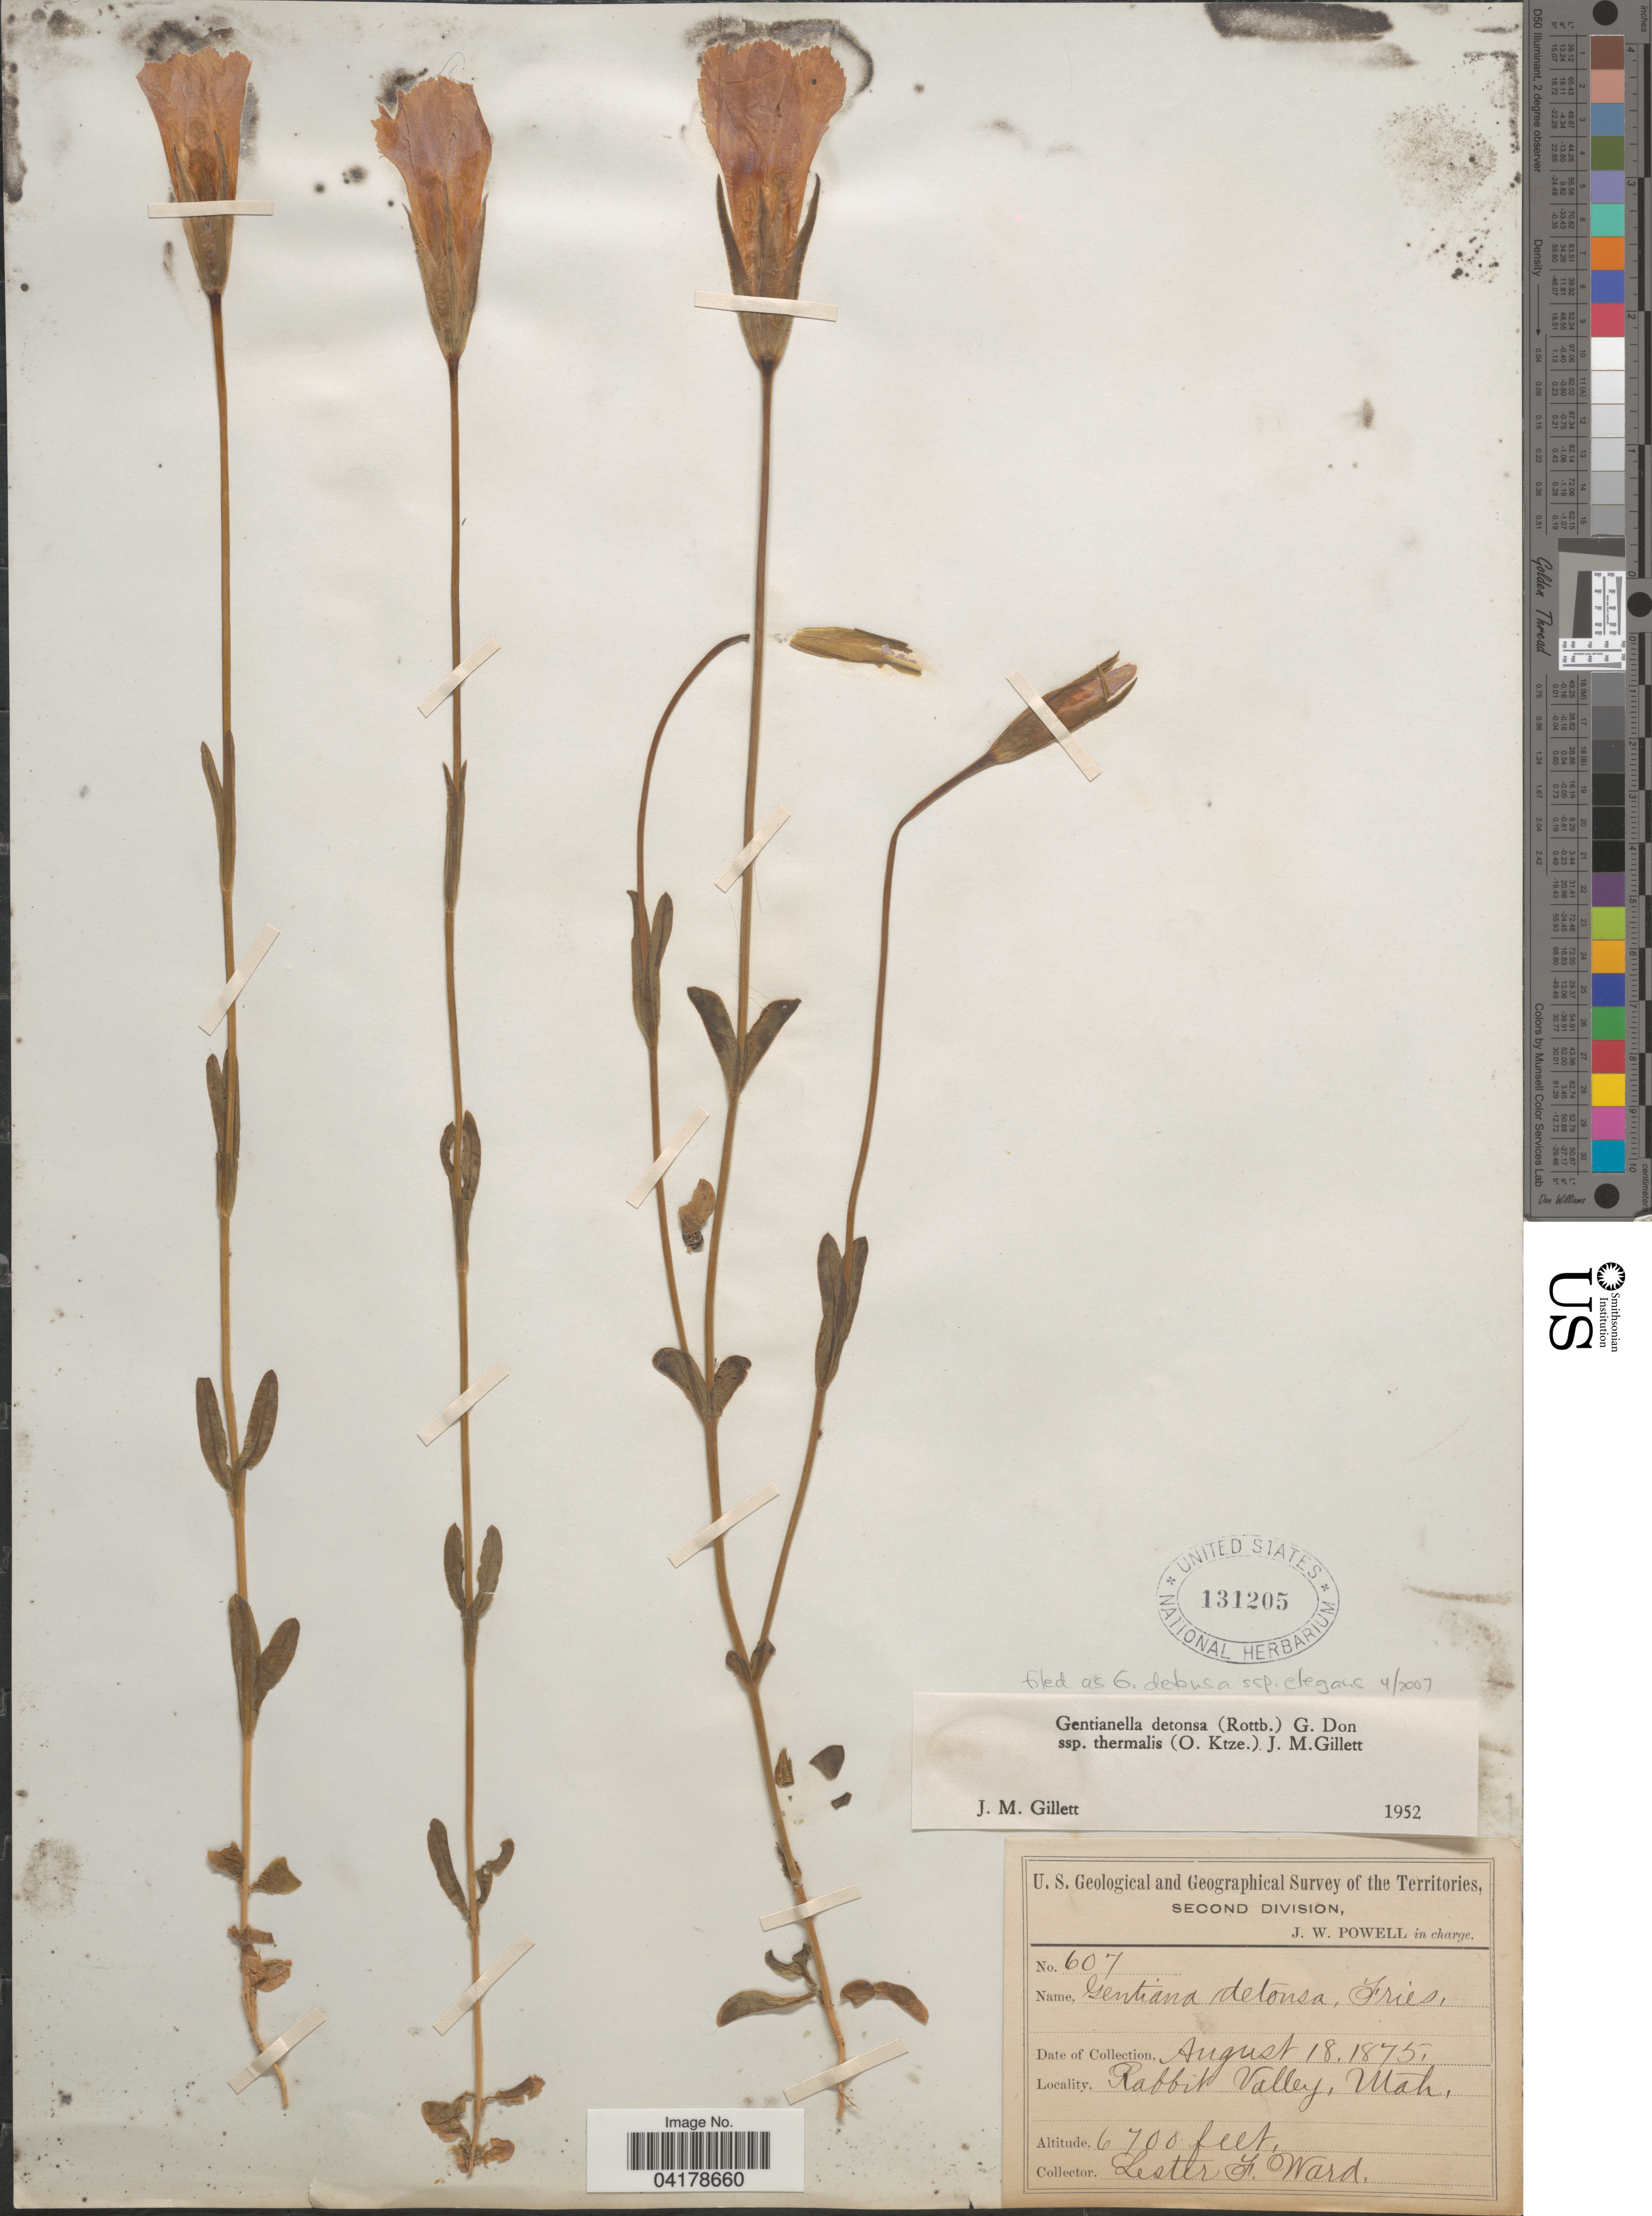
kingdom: Plantae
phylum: Tracheophyta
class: Magnoliopsida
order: Gentianales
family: Gentianaceae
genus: Gentianella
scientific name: Gentianella detonsa subsp. thermalis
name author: (Kuntze) J.M. Gillett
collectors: L. F. Ward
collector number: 607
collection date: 1875-08-18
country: United States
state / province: Utah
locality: U. S. Geological and Geographical Survey of the Territories. Rabbit Valley.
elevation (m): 2042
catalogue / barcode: US 131205